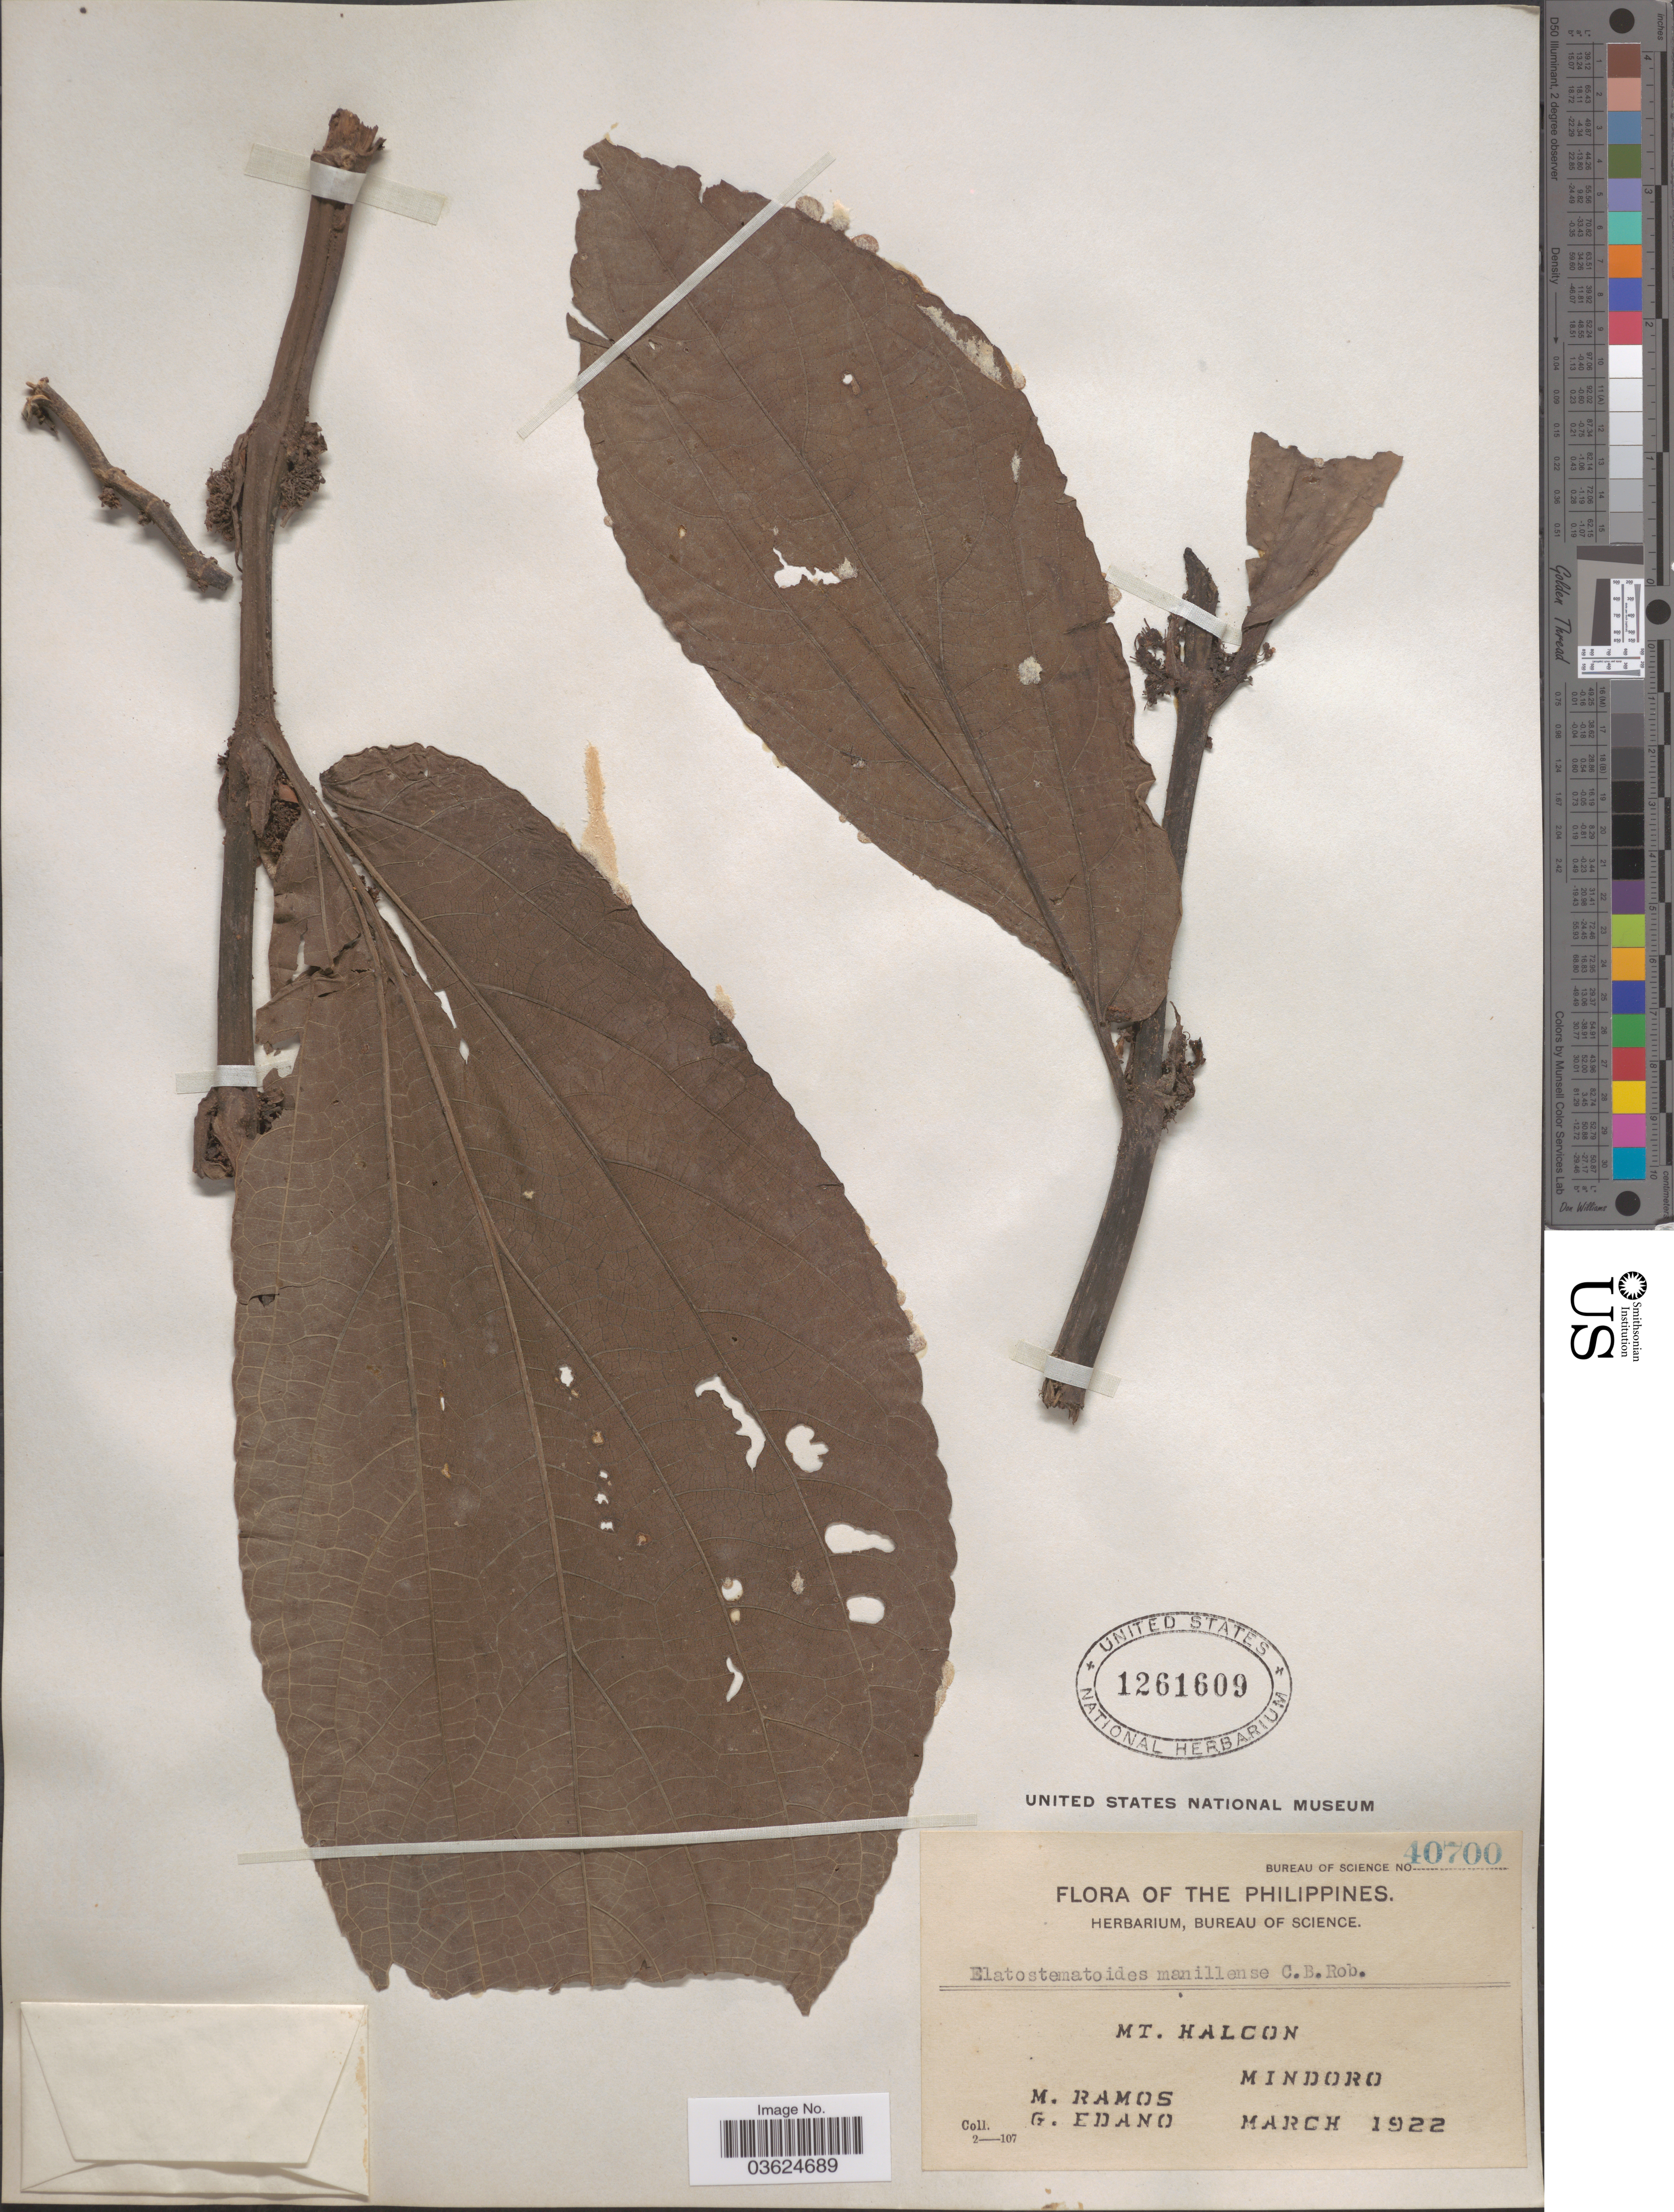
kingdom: Plantae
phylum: Tracheophyta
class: Magnoliopsida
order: Rosales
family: Urticaceae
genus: Elatostematoides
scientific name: Elatostematoides manillense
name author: (Wedd.) C.B. Rob.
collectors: M. Ramos & G. Edaño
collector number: Bureau of Science 40700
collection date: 1922-03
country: Philippines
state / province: Mimaropa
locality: Mt. Halcon. Mindoro.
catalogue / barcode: US 1261609